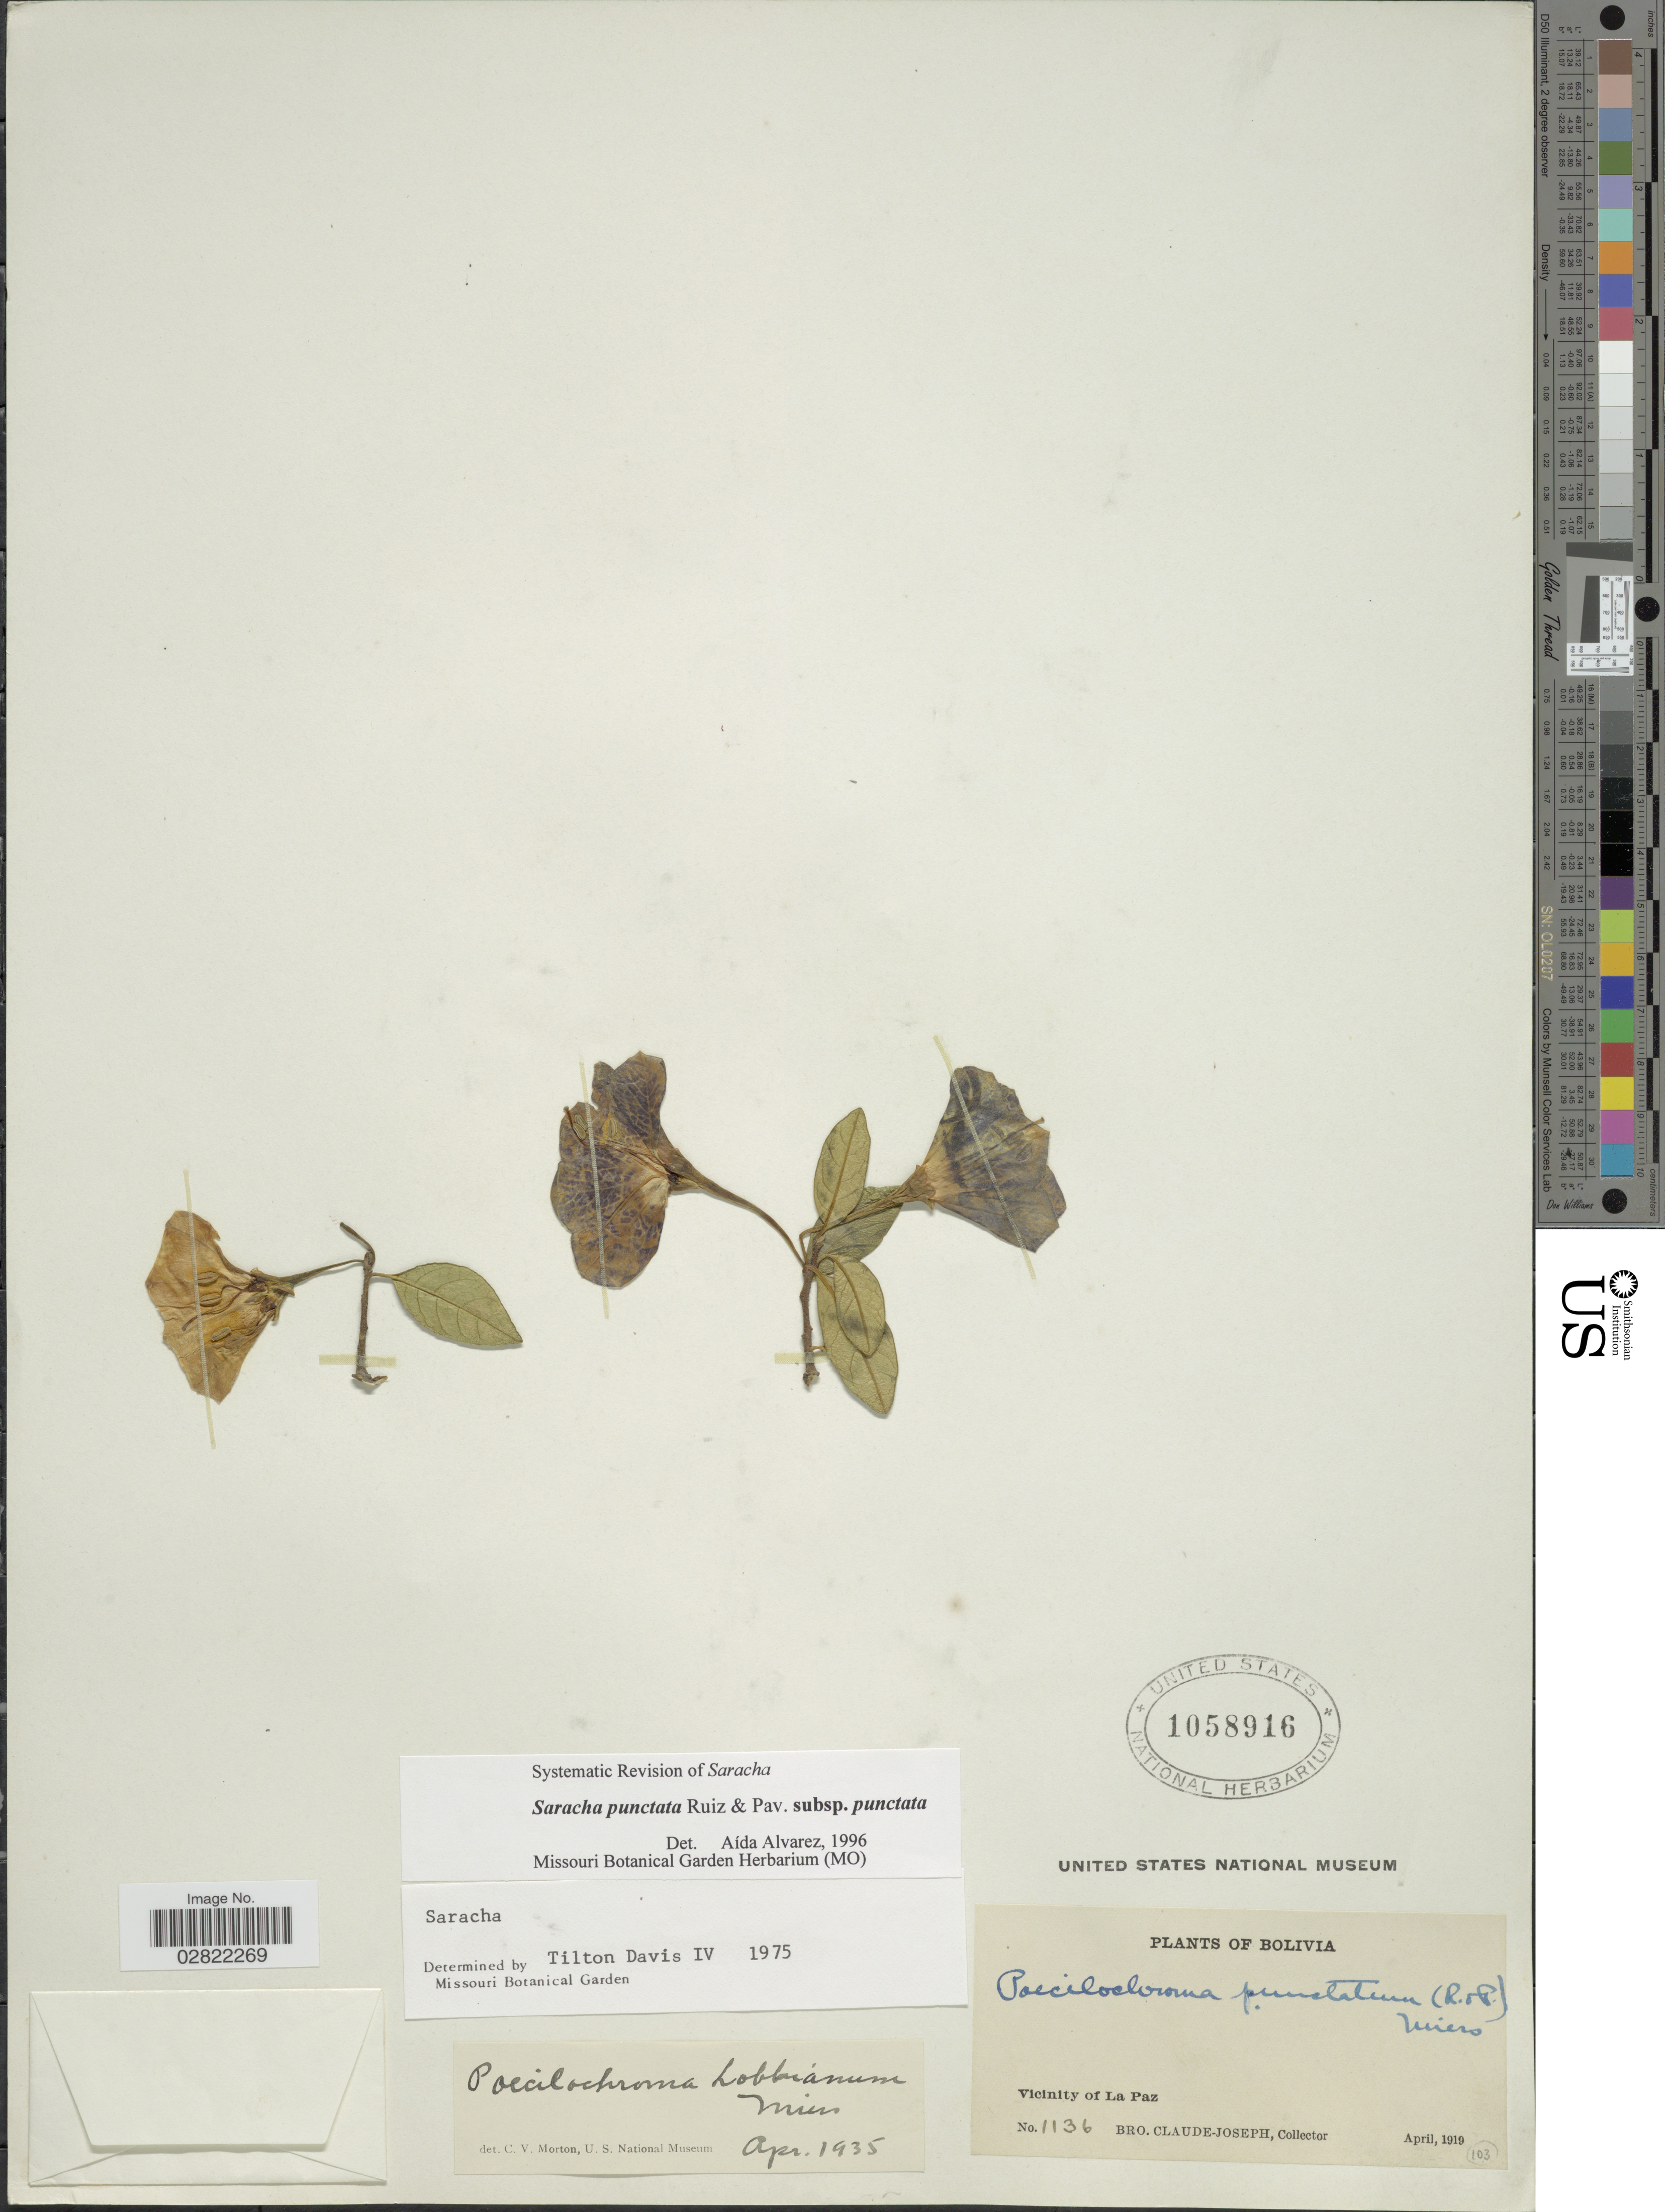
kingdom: Plantae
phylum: Tracheophyta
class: Magnoliopsida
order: Solanales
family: Solanaceae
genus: Saracha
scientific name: Saracha punctata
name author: Ruiz & Pav.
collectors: Bro. Claude-Joseph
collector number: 1136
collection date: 1919-04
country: Bolivia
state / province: La Paz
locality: Vicinity of La Paz.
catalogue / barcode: US 1058916